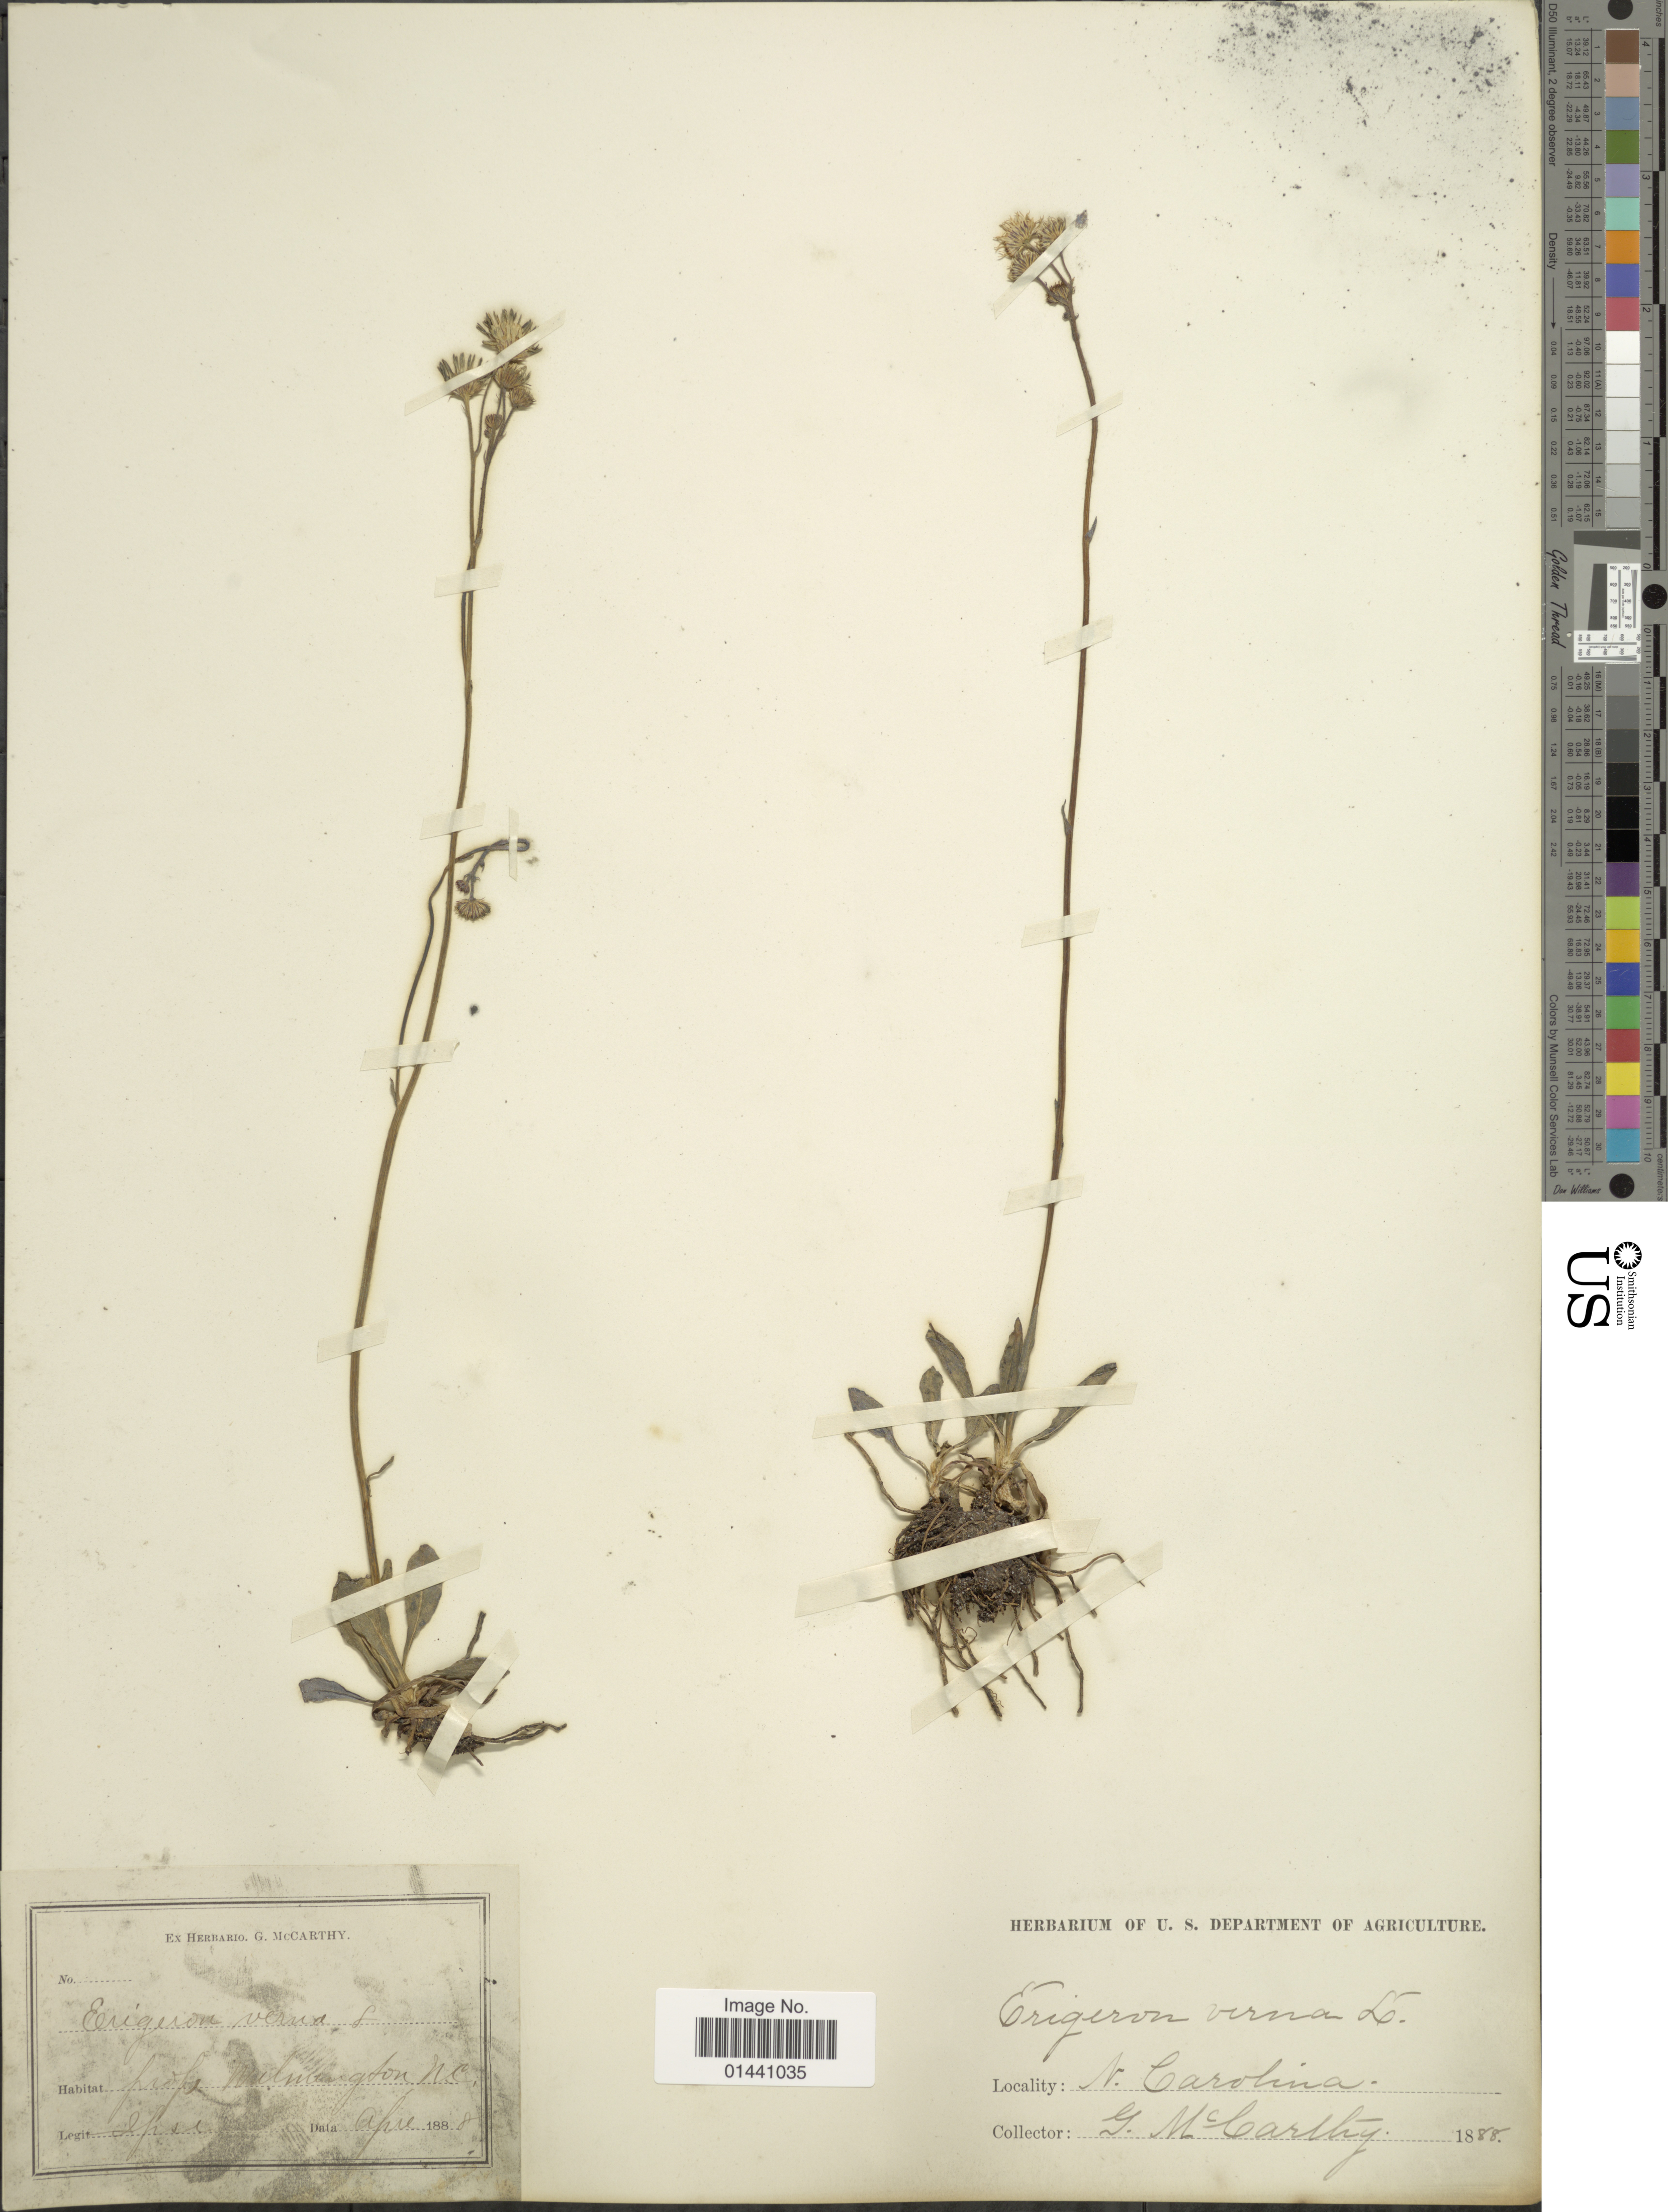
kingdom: Plantae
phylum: Tracheophyta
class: Magnoliopsida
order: Asterales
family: Asteraceae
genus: Erigeron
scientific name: Erigeron vernus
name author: (L.) Torr. & A. Gray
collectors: G. McCarthy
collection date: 1888-04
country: United States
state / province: North Carolina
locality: Prop. Wilmington